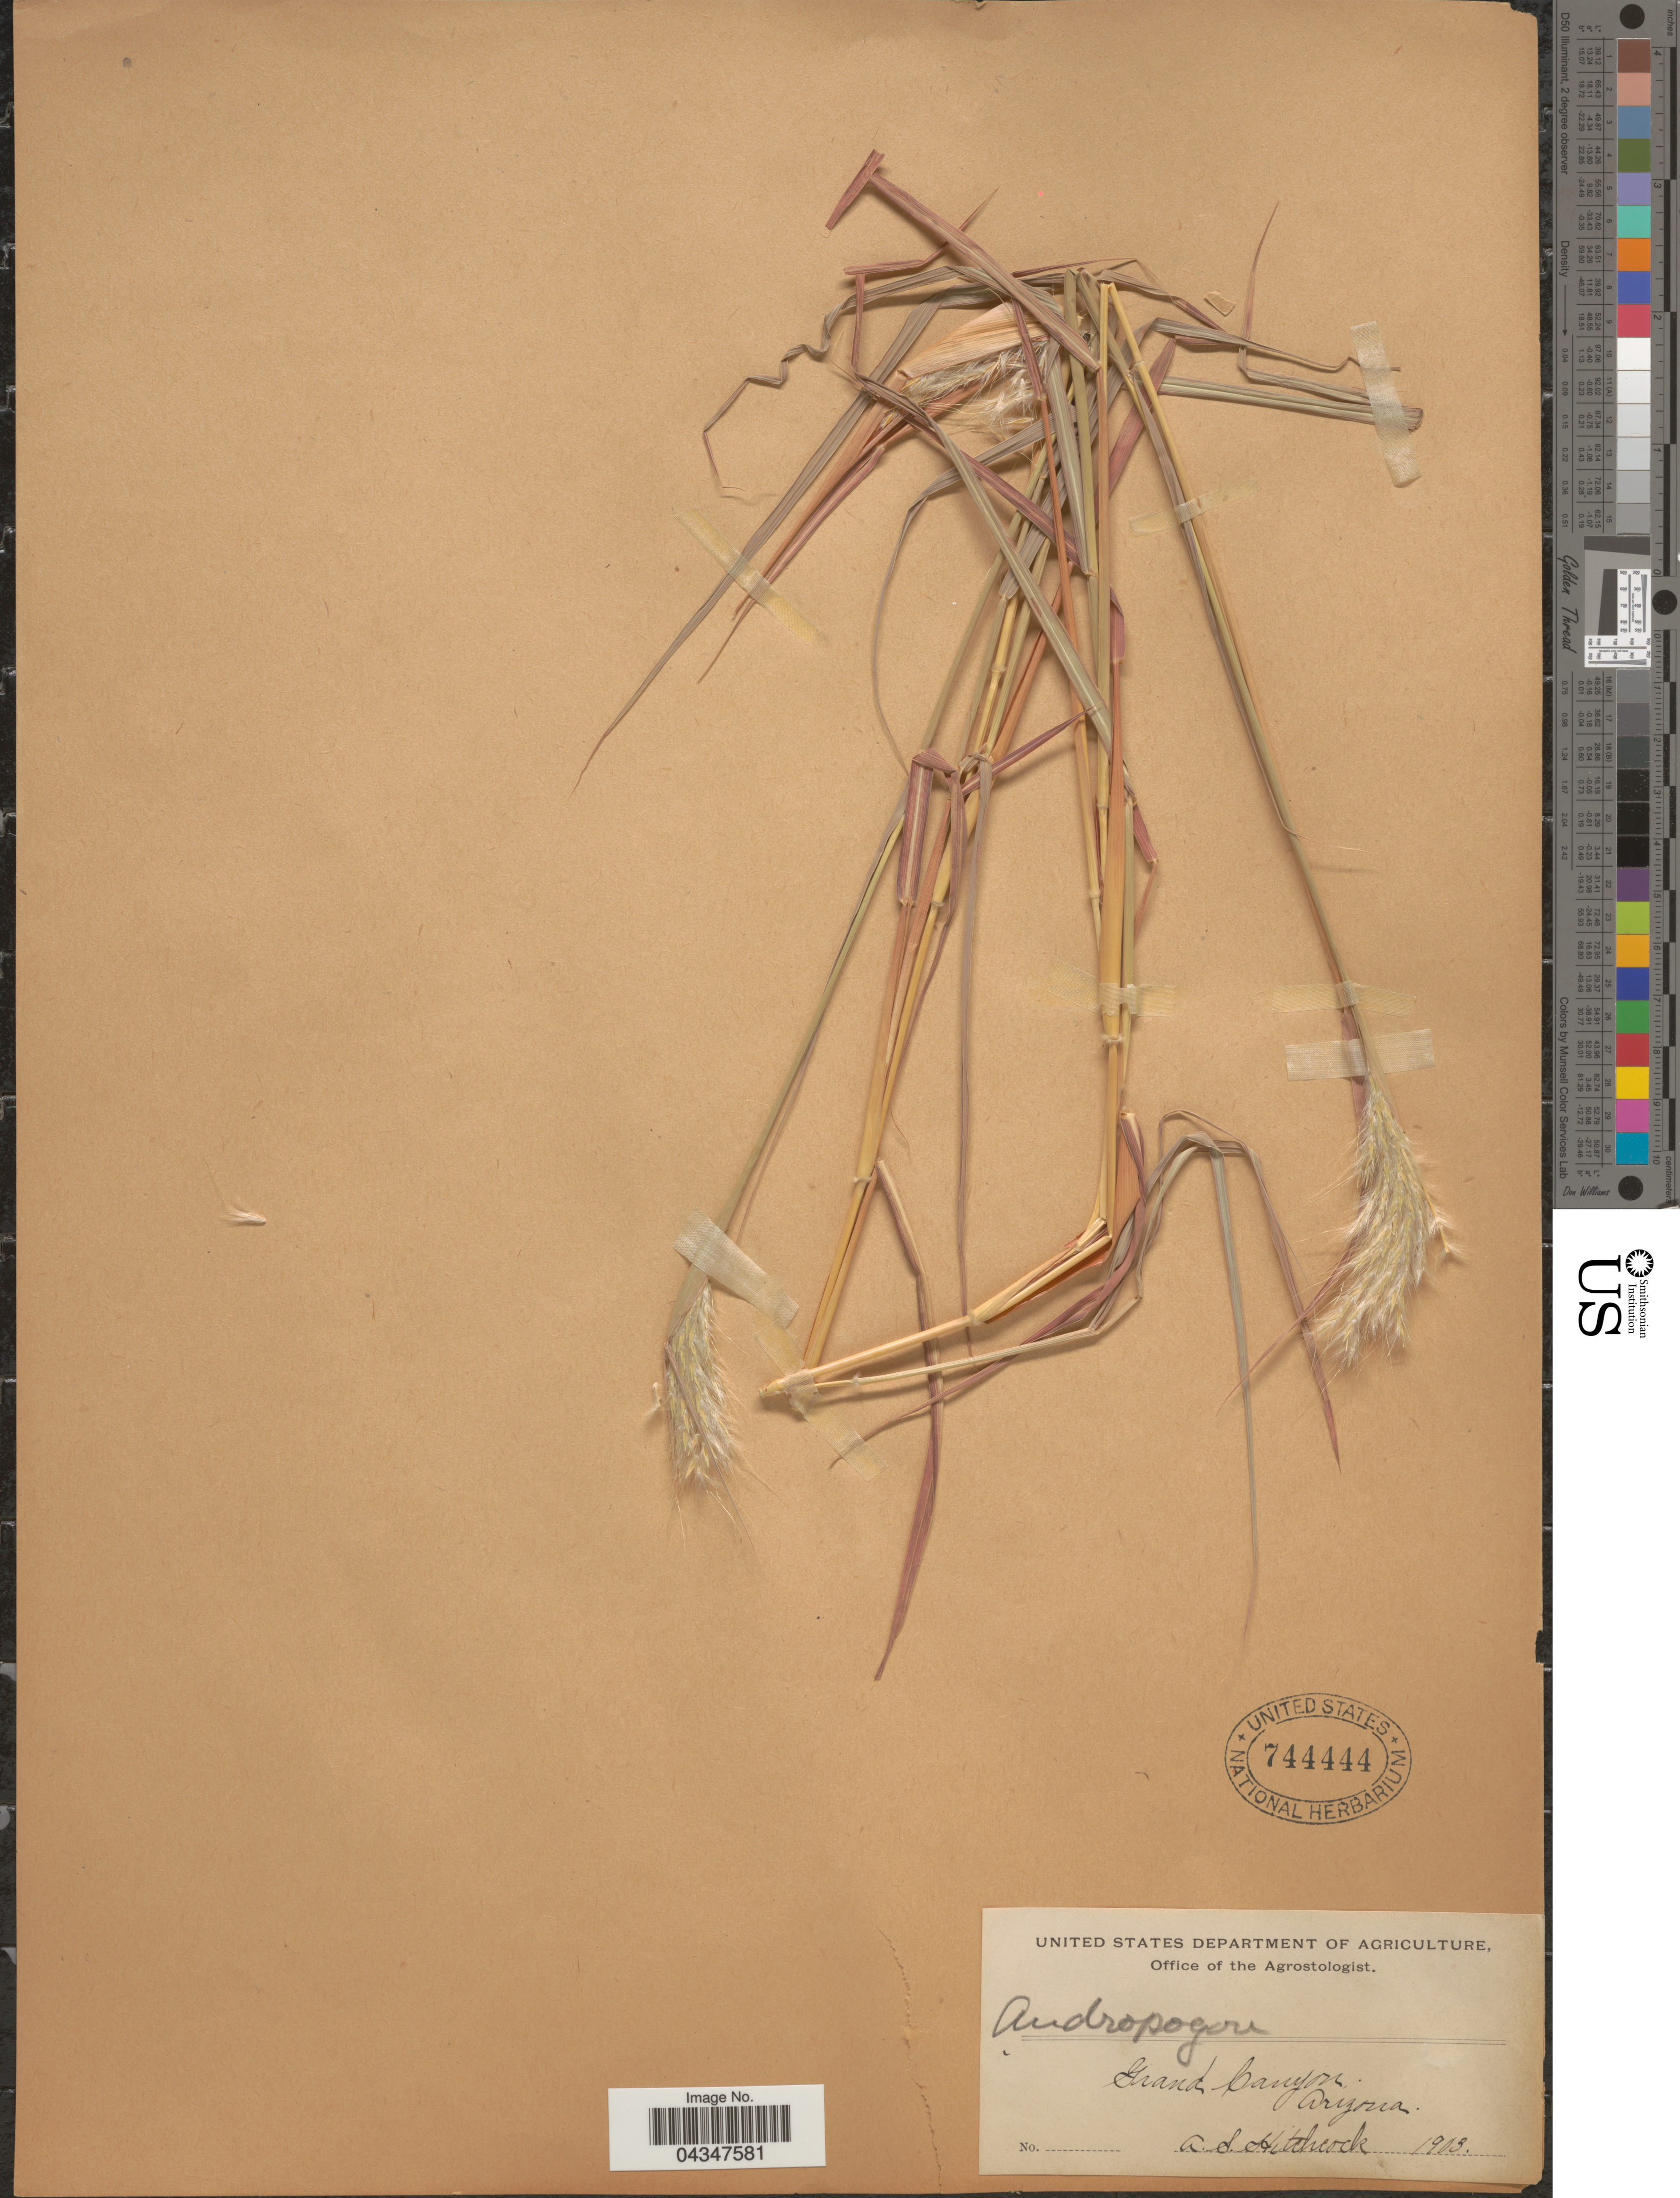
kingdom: Plantae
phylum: Tracheophyta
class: Liliopsida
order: Poales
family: Poaceae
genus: Bothriochloa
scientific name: Bothriochloa barbinodis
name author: (Lag.) Herter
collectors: A. S. Hitchcock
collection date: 1903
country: United States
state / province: Arizona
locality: Grand Canyon.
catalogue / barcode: US 744444